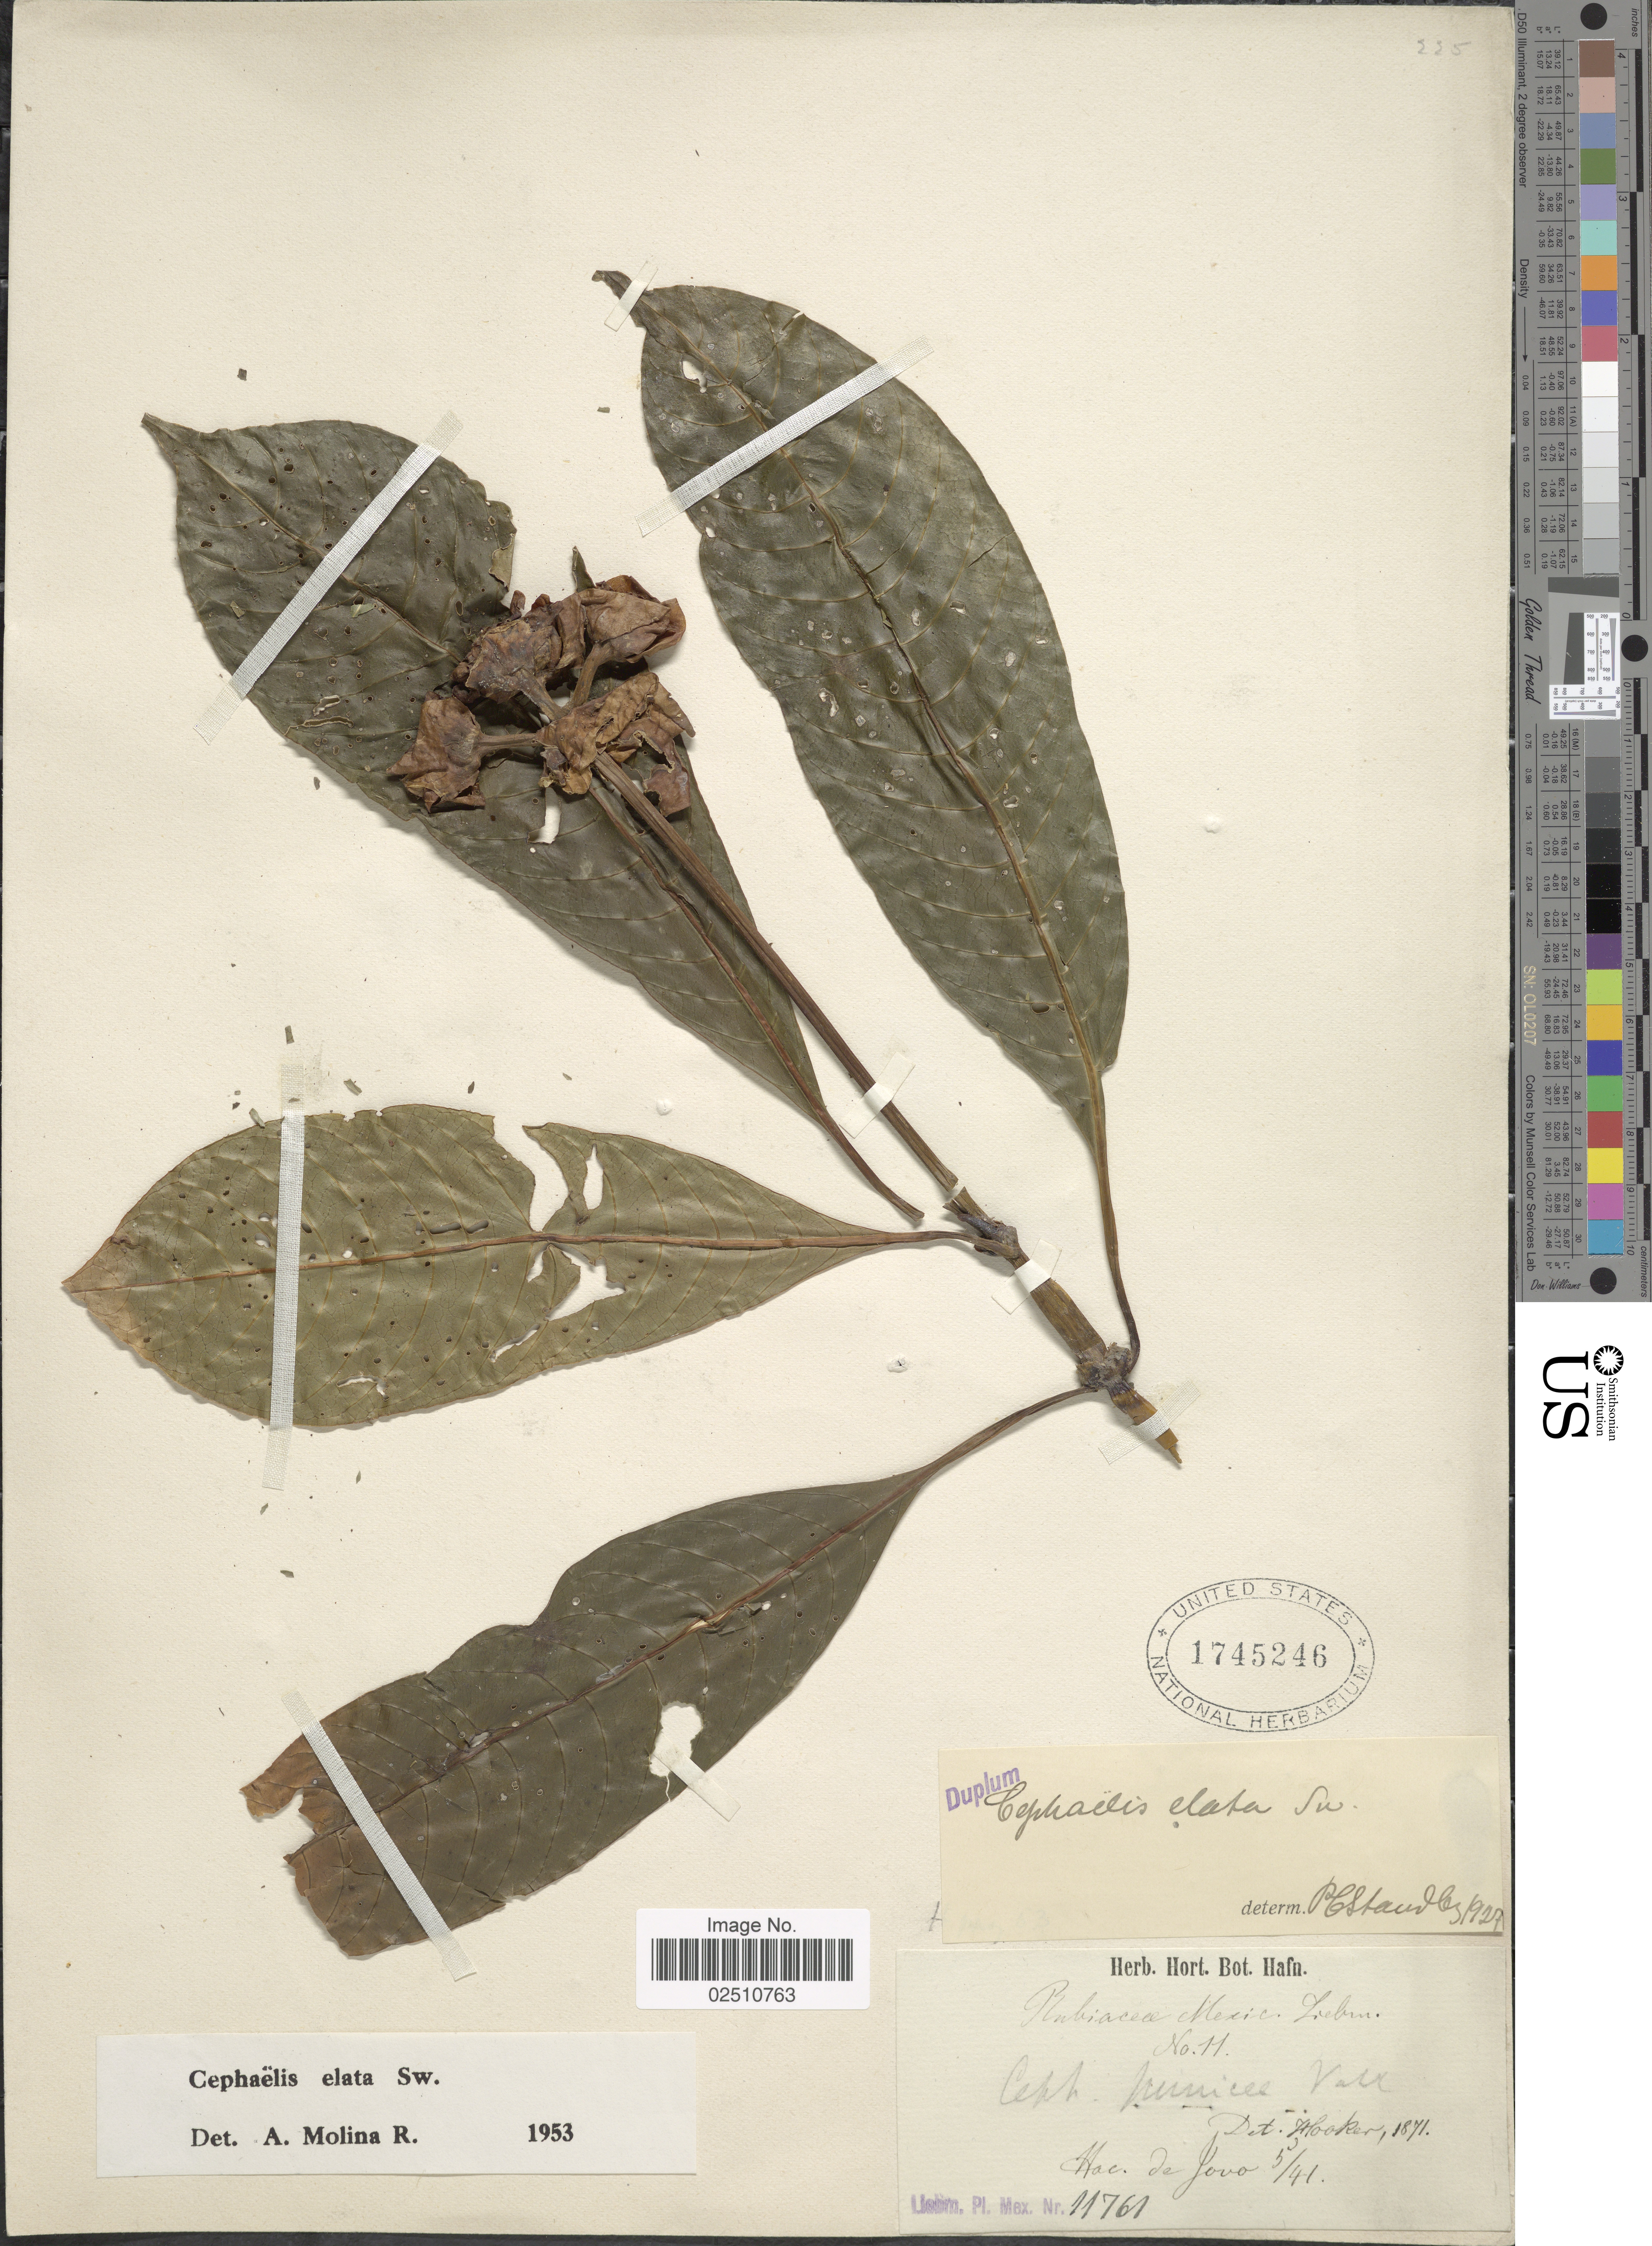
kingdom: Plantae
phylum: Tracheophyta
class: Magnoliopsida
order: Gentianales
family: Rubiaceae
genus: Psychotria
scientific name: Psychotria elata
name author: (Sw.) Hammel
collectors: Liebmann, --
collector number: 11761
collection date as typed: Transcribed d/m/y: /5/41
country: Mexico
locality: Jovo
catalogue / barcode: US 1745246